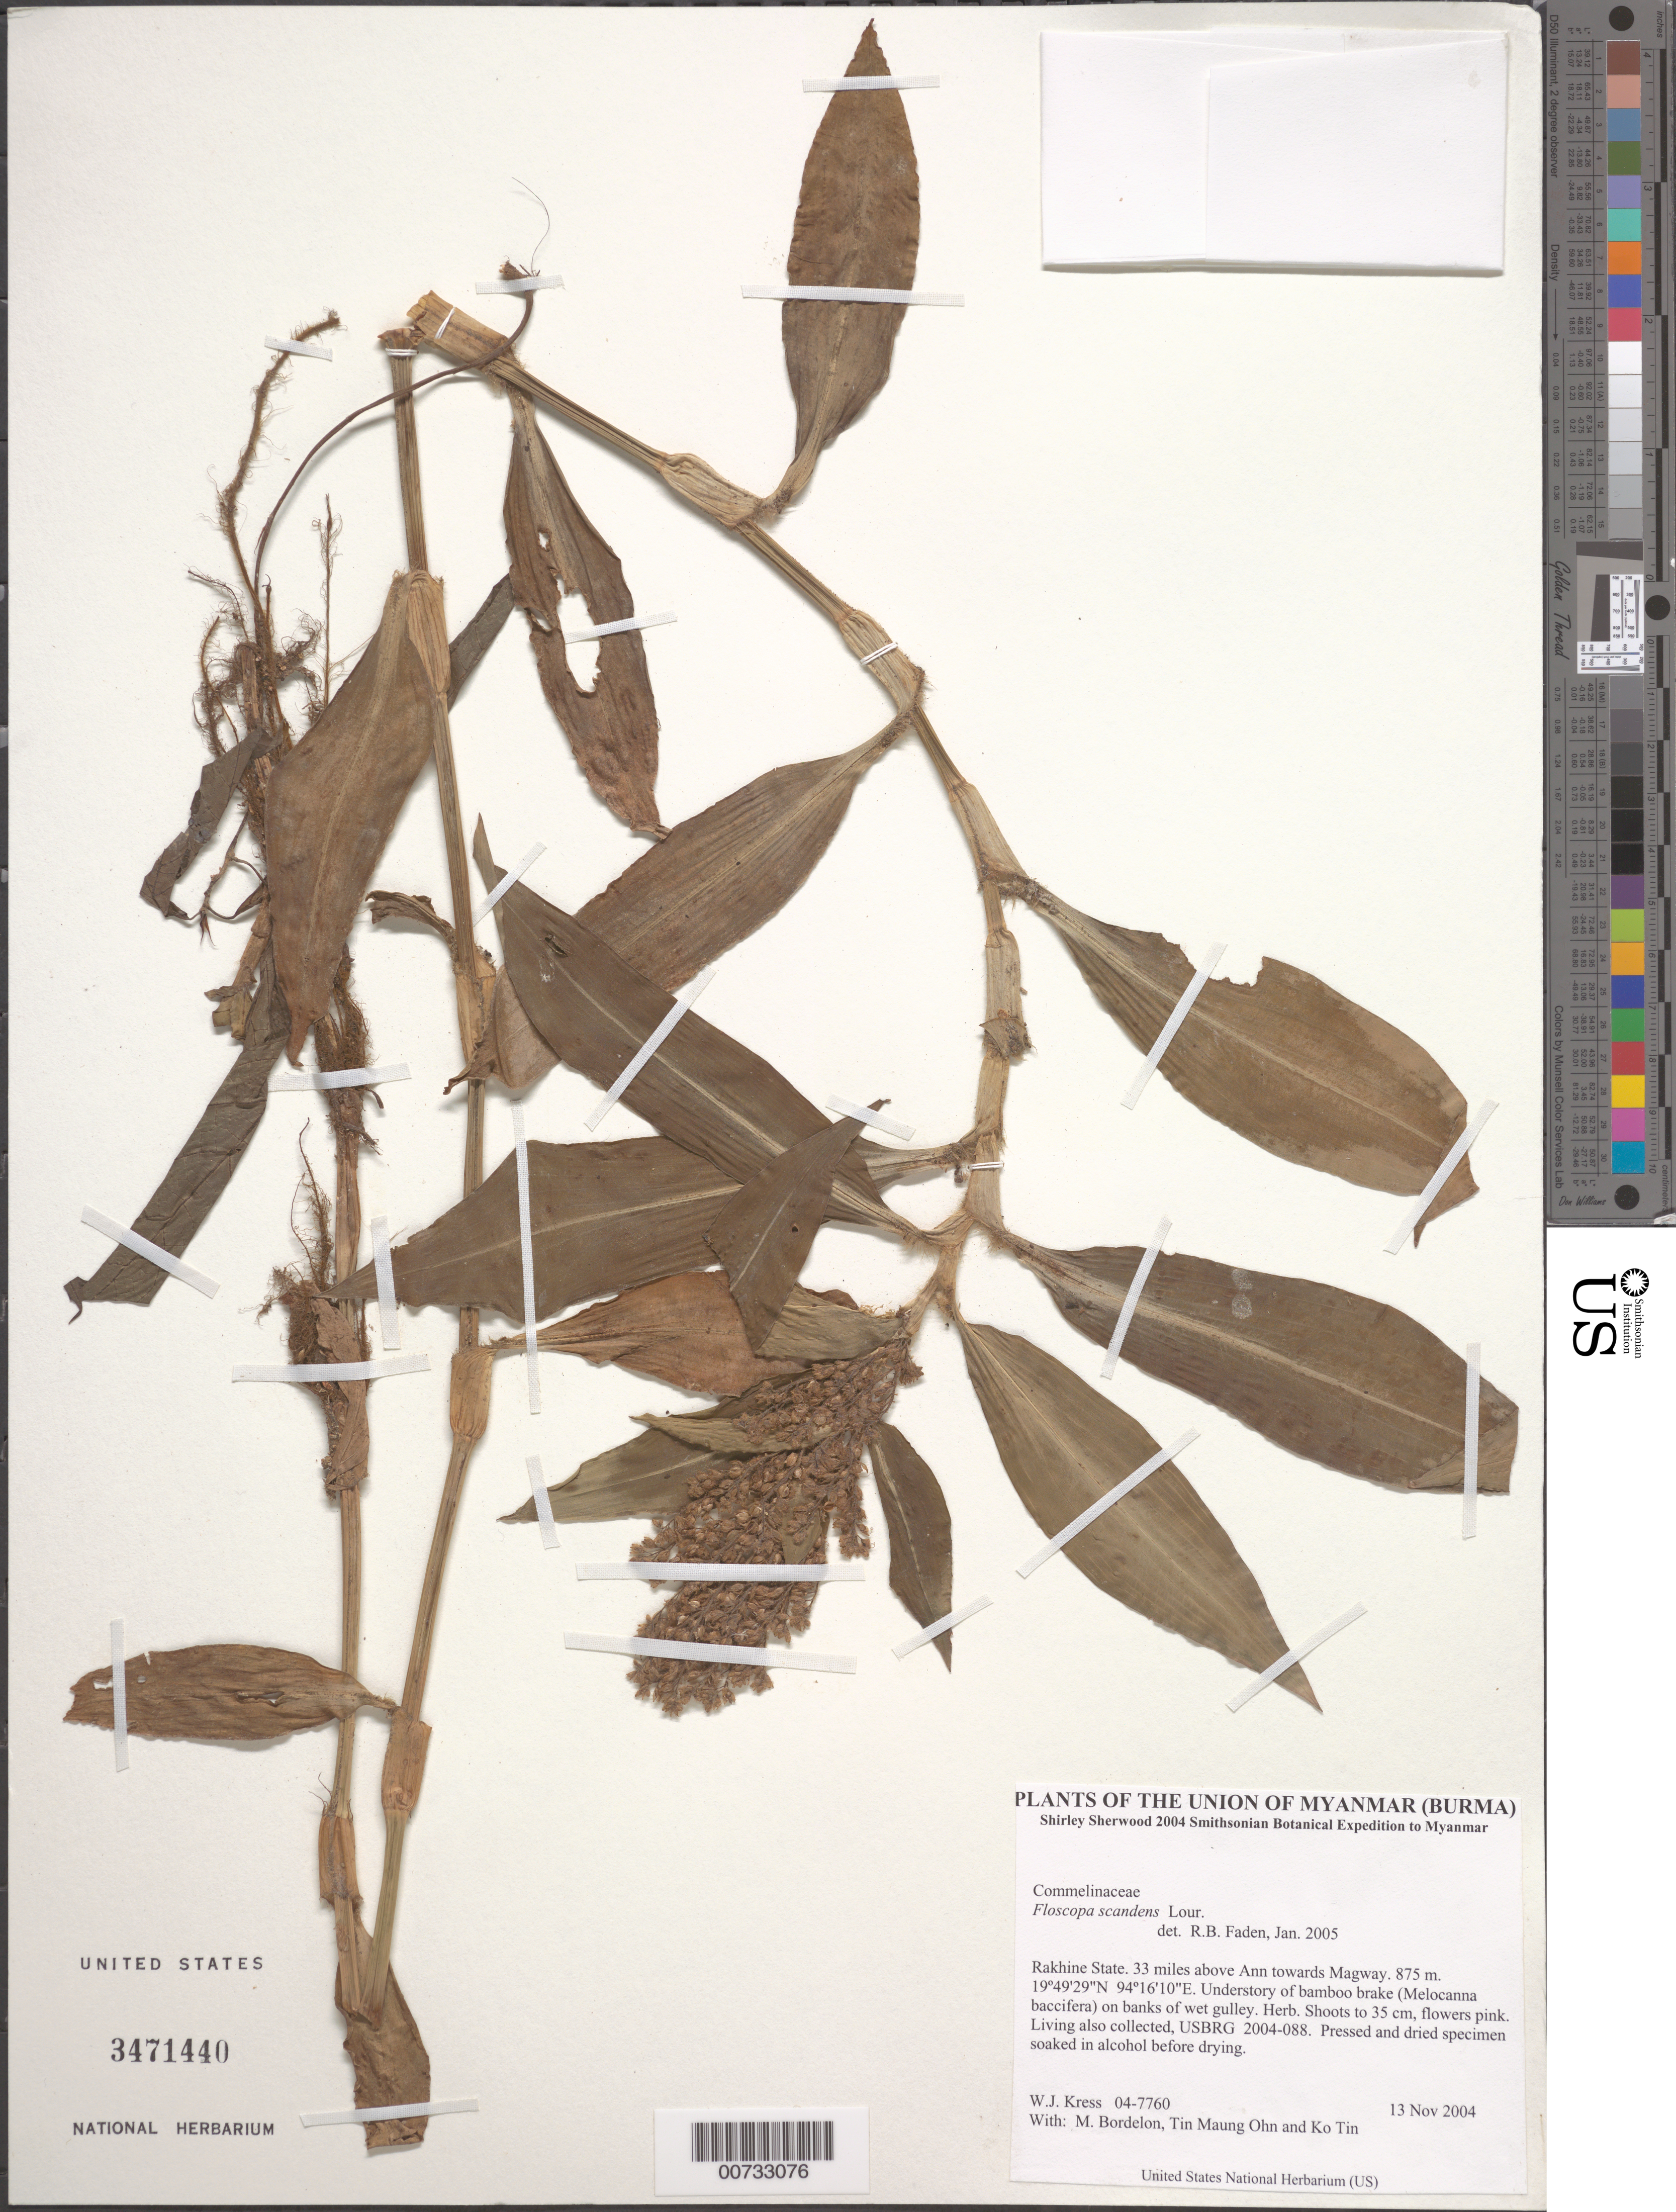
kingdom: Plantae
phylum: Tracheophyta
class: Liliopsida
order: Commelinales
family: Commelinaceae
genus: Floscopa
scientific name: Floscopa scandens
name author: Lour.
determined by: Faden, Robert B., (US), Smithsonian Institution - National Museum of Natural History (UNITED STATES)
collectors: W. J. Kress, M. Bordelon, Tin Maung Ohn & Ko Tin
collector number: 04-7760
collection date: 2004-11-13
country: Myanmar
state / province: Rakhine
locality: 33 miles above Ann towards Magway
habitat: Understory of bamboo brake (Melocanna baccifera) on banks of wet gulley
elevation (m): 875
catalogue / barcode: US 3471440